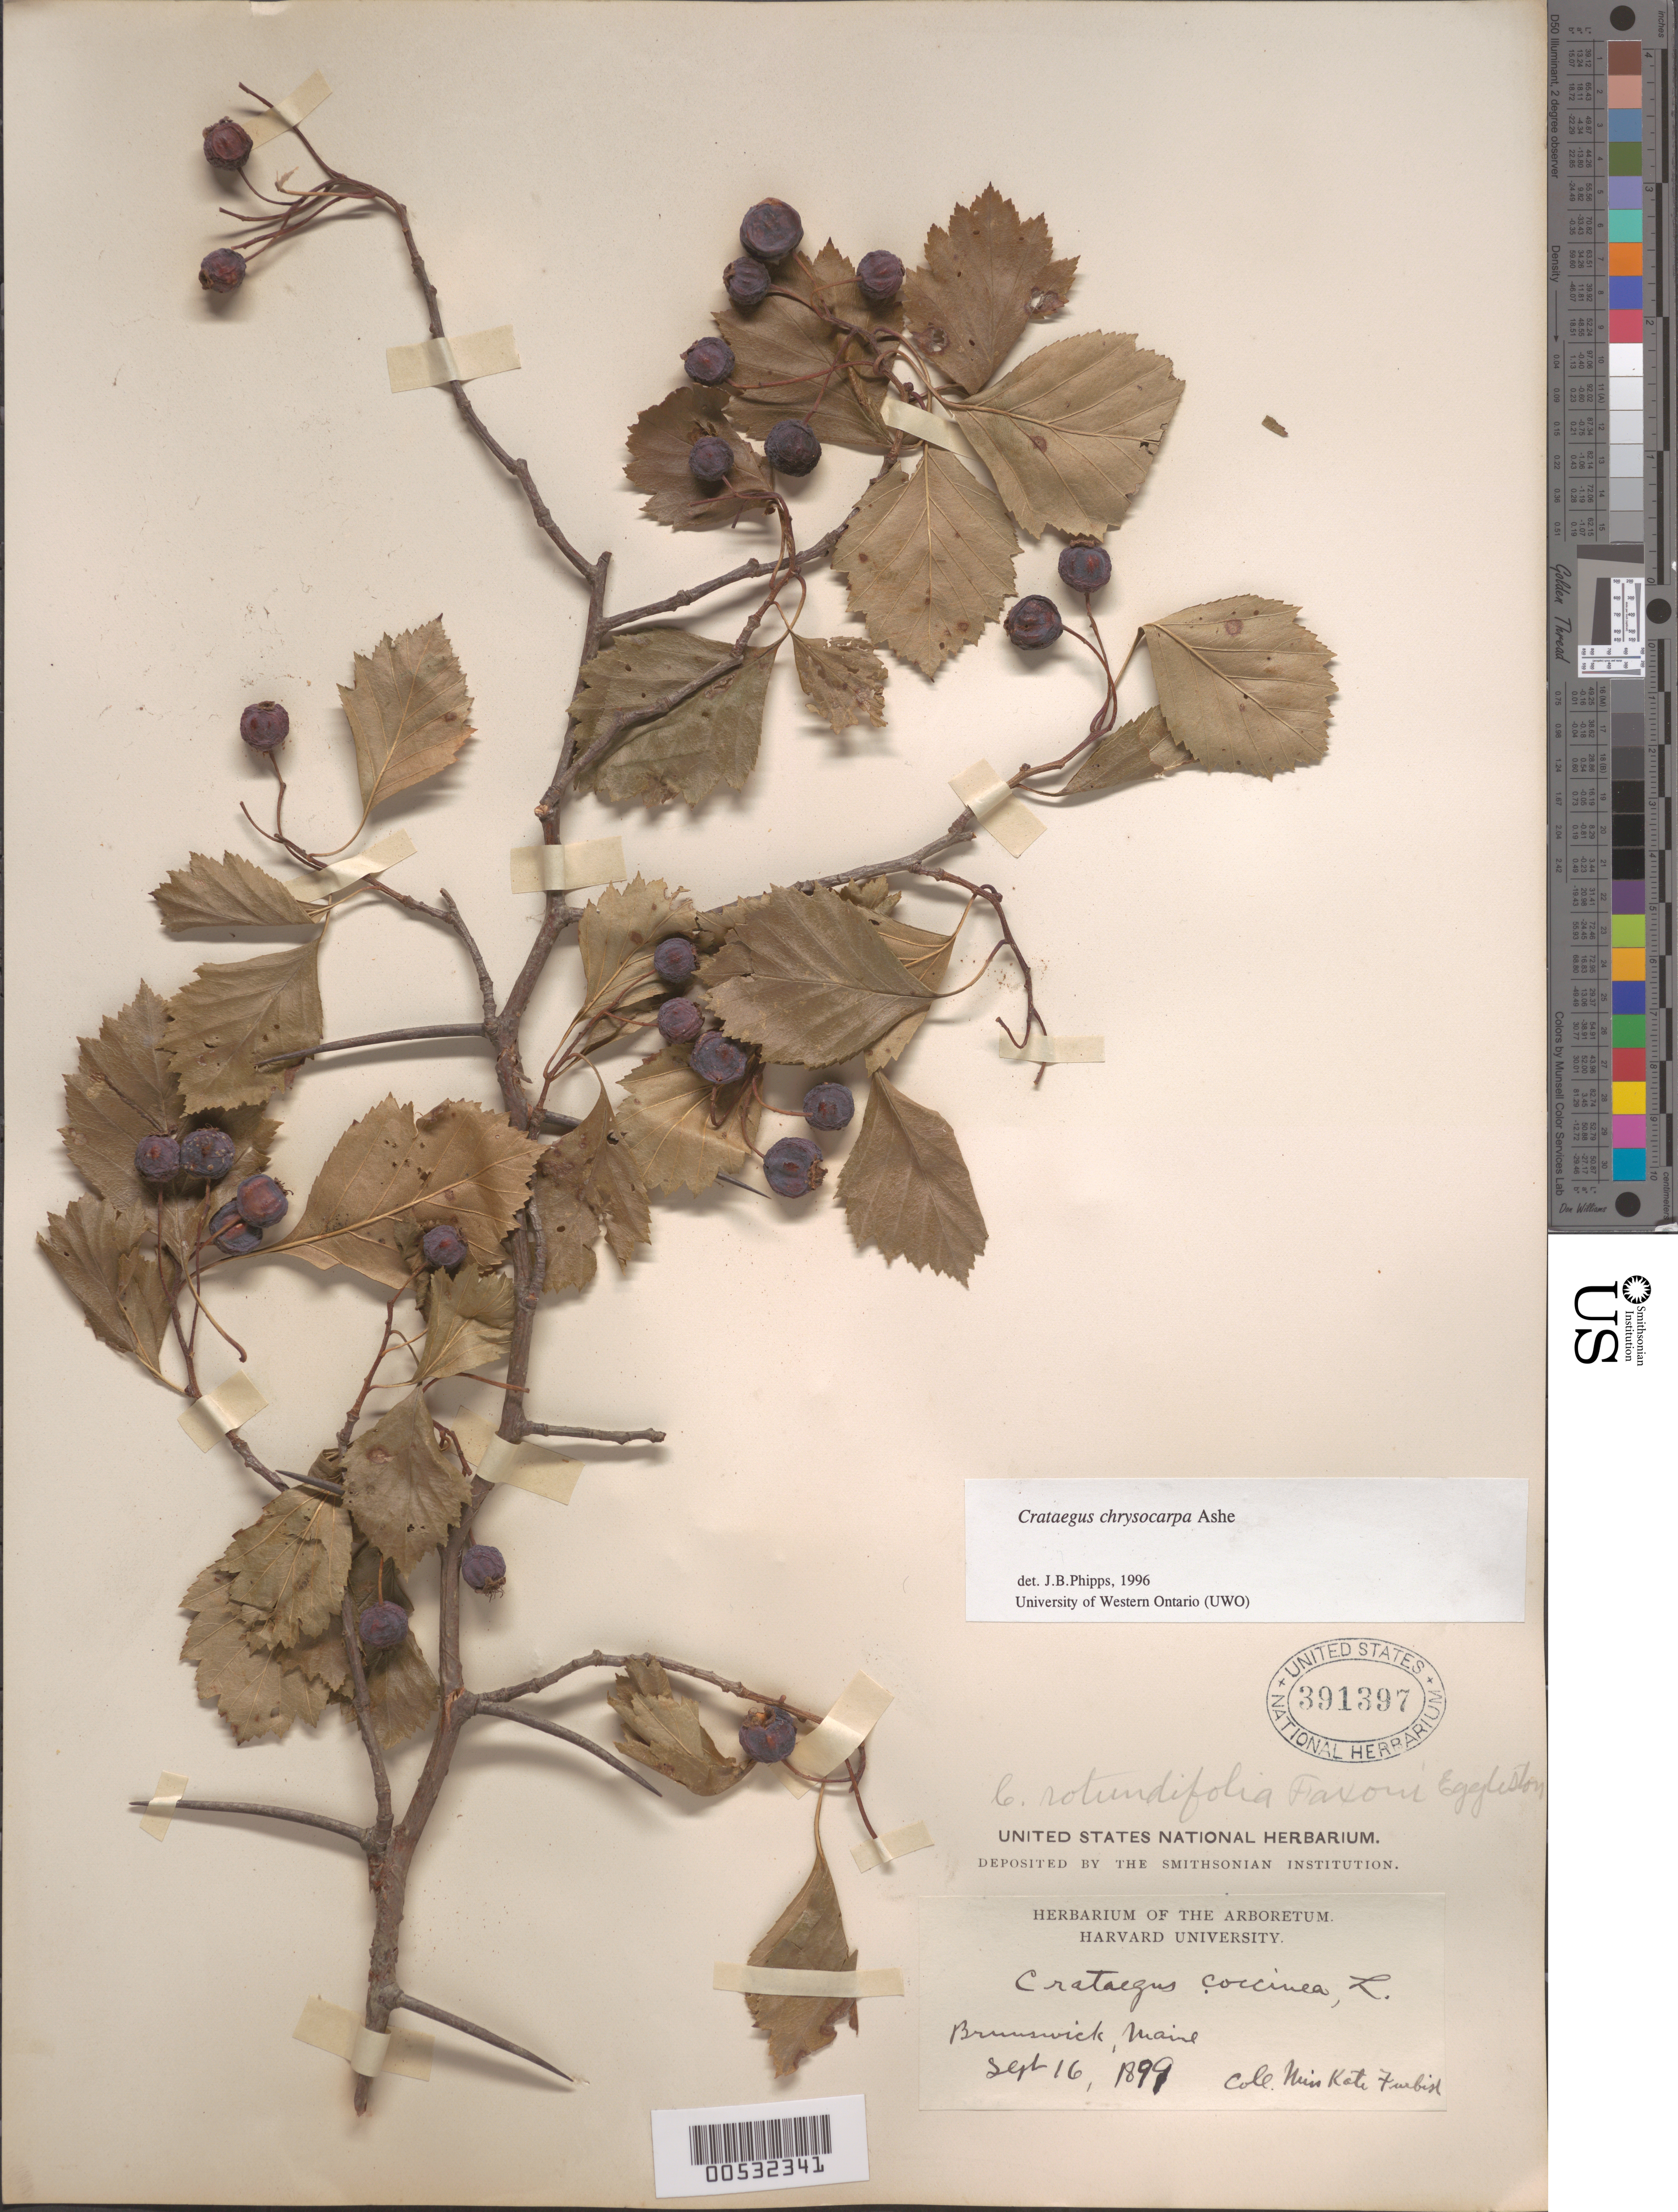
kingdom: Plantae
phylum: Tracheophyta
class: Magnoliopsida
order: Rosales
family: Rosaceae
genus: Crataegus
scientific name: Crataegus chrysocarpa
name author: Ashe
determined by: Phipps, James B., (UWO), University of Western Ontario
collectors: K. Furbish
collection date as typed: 16 Sep 1916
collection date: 1916-09-16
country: United States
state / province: Maine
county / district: Cumberland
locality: Brunswick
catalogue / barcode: US 391397